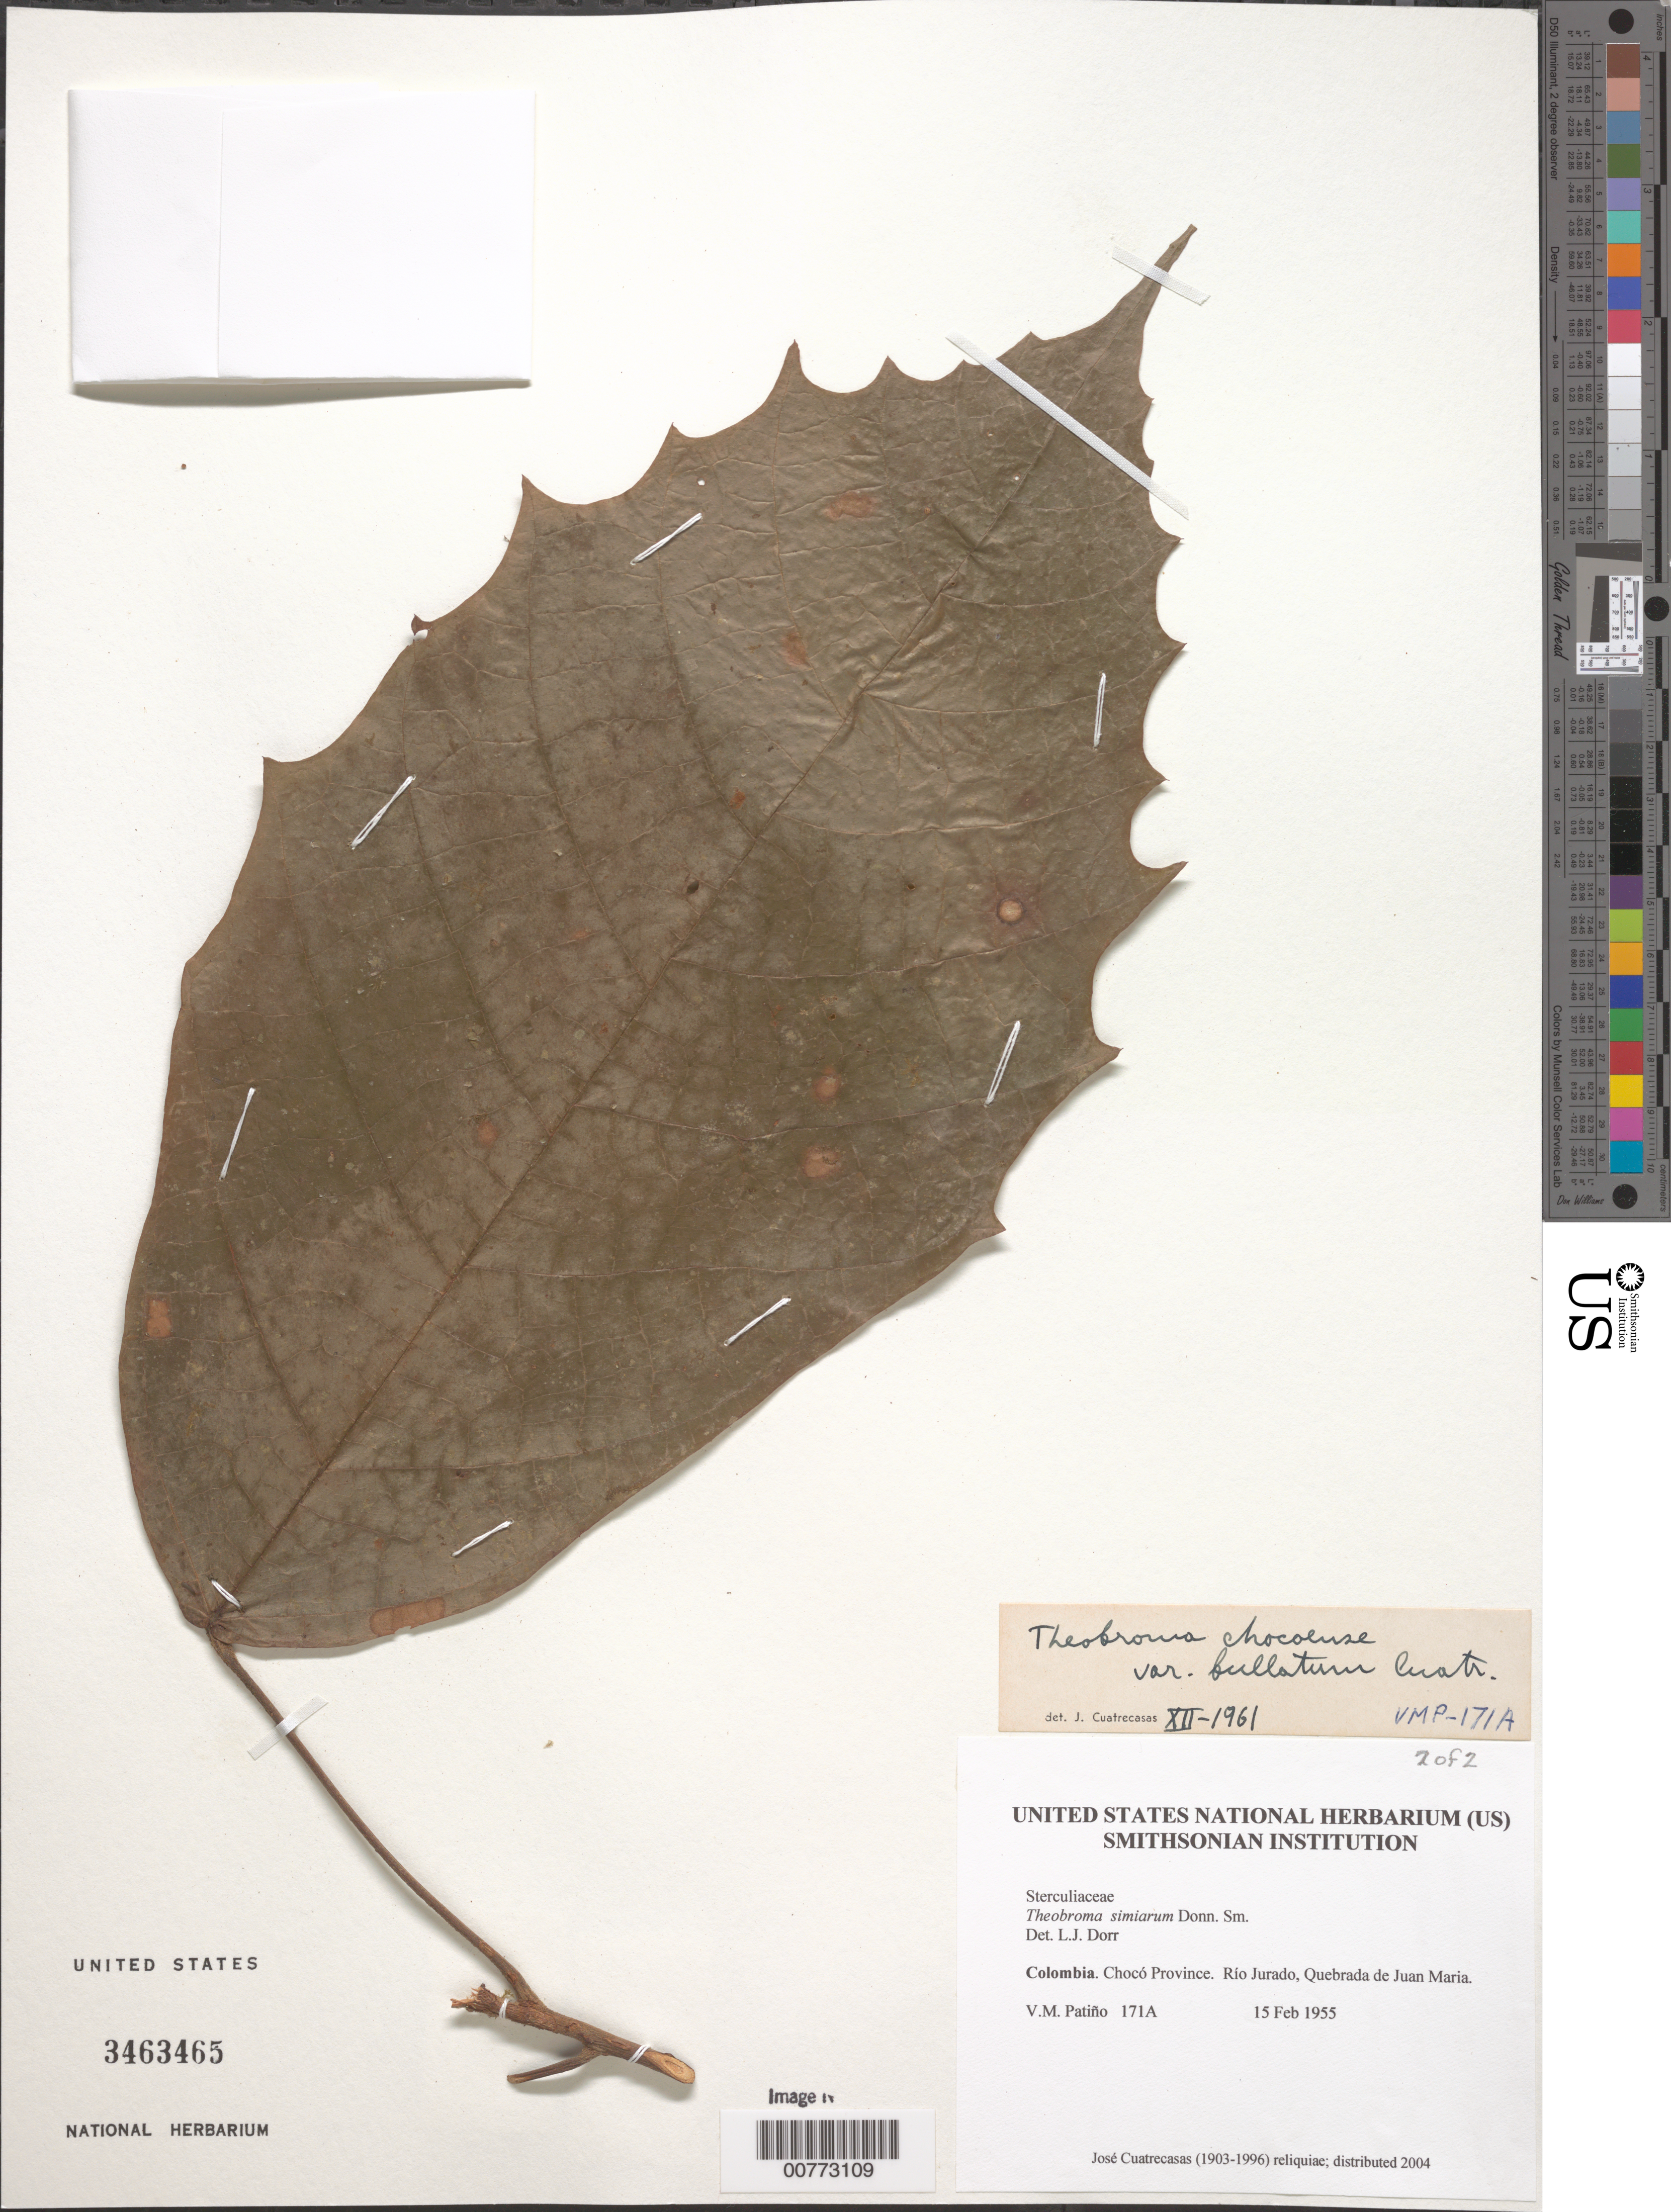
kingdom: Plantae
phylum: Tracheophyta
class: Magnoliopsida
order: Malvales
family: Malvaceae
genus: Theobroma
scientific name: Theobroma simiarum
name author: Donn. Sm.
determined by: Dorr, L. J., (BOT), Smithsonian Institution - National Museum of Natural History (UNITED STATES)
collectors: V. M. Patiño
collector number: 171A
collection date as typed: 15 Feb 1955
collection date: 1955-02-15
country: Colombia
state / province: Chocó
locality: Río Jurado, Quebrada de Juan María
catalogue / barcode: US 3463465